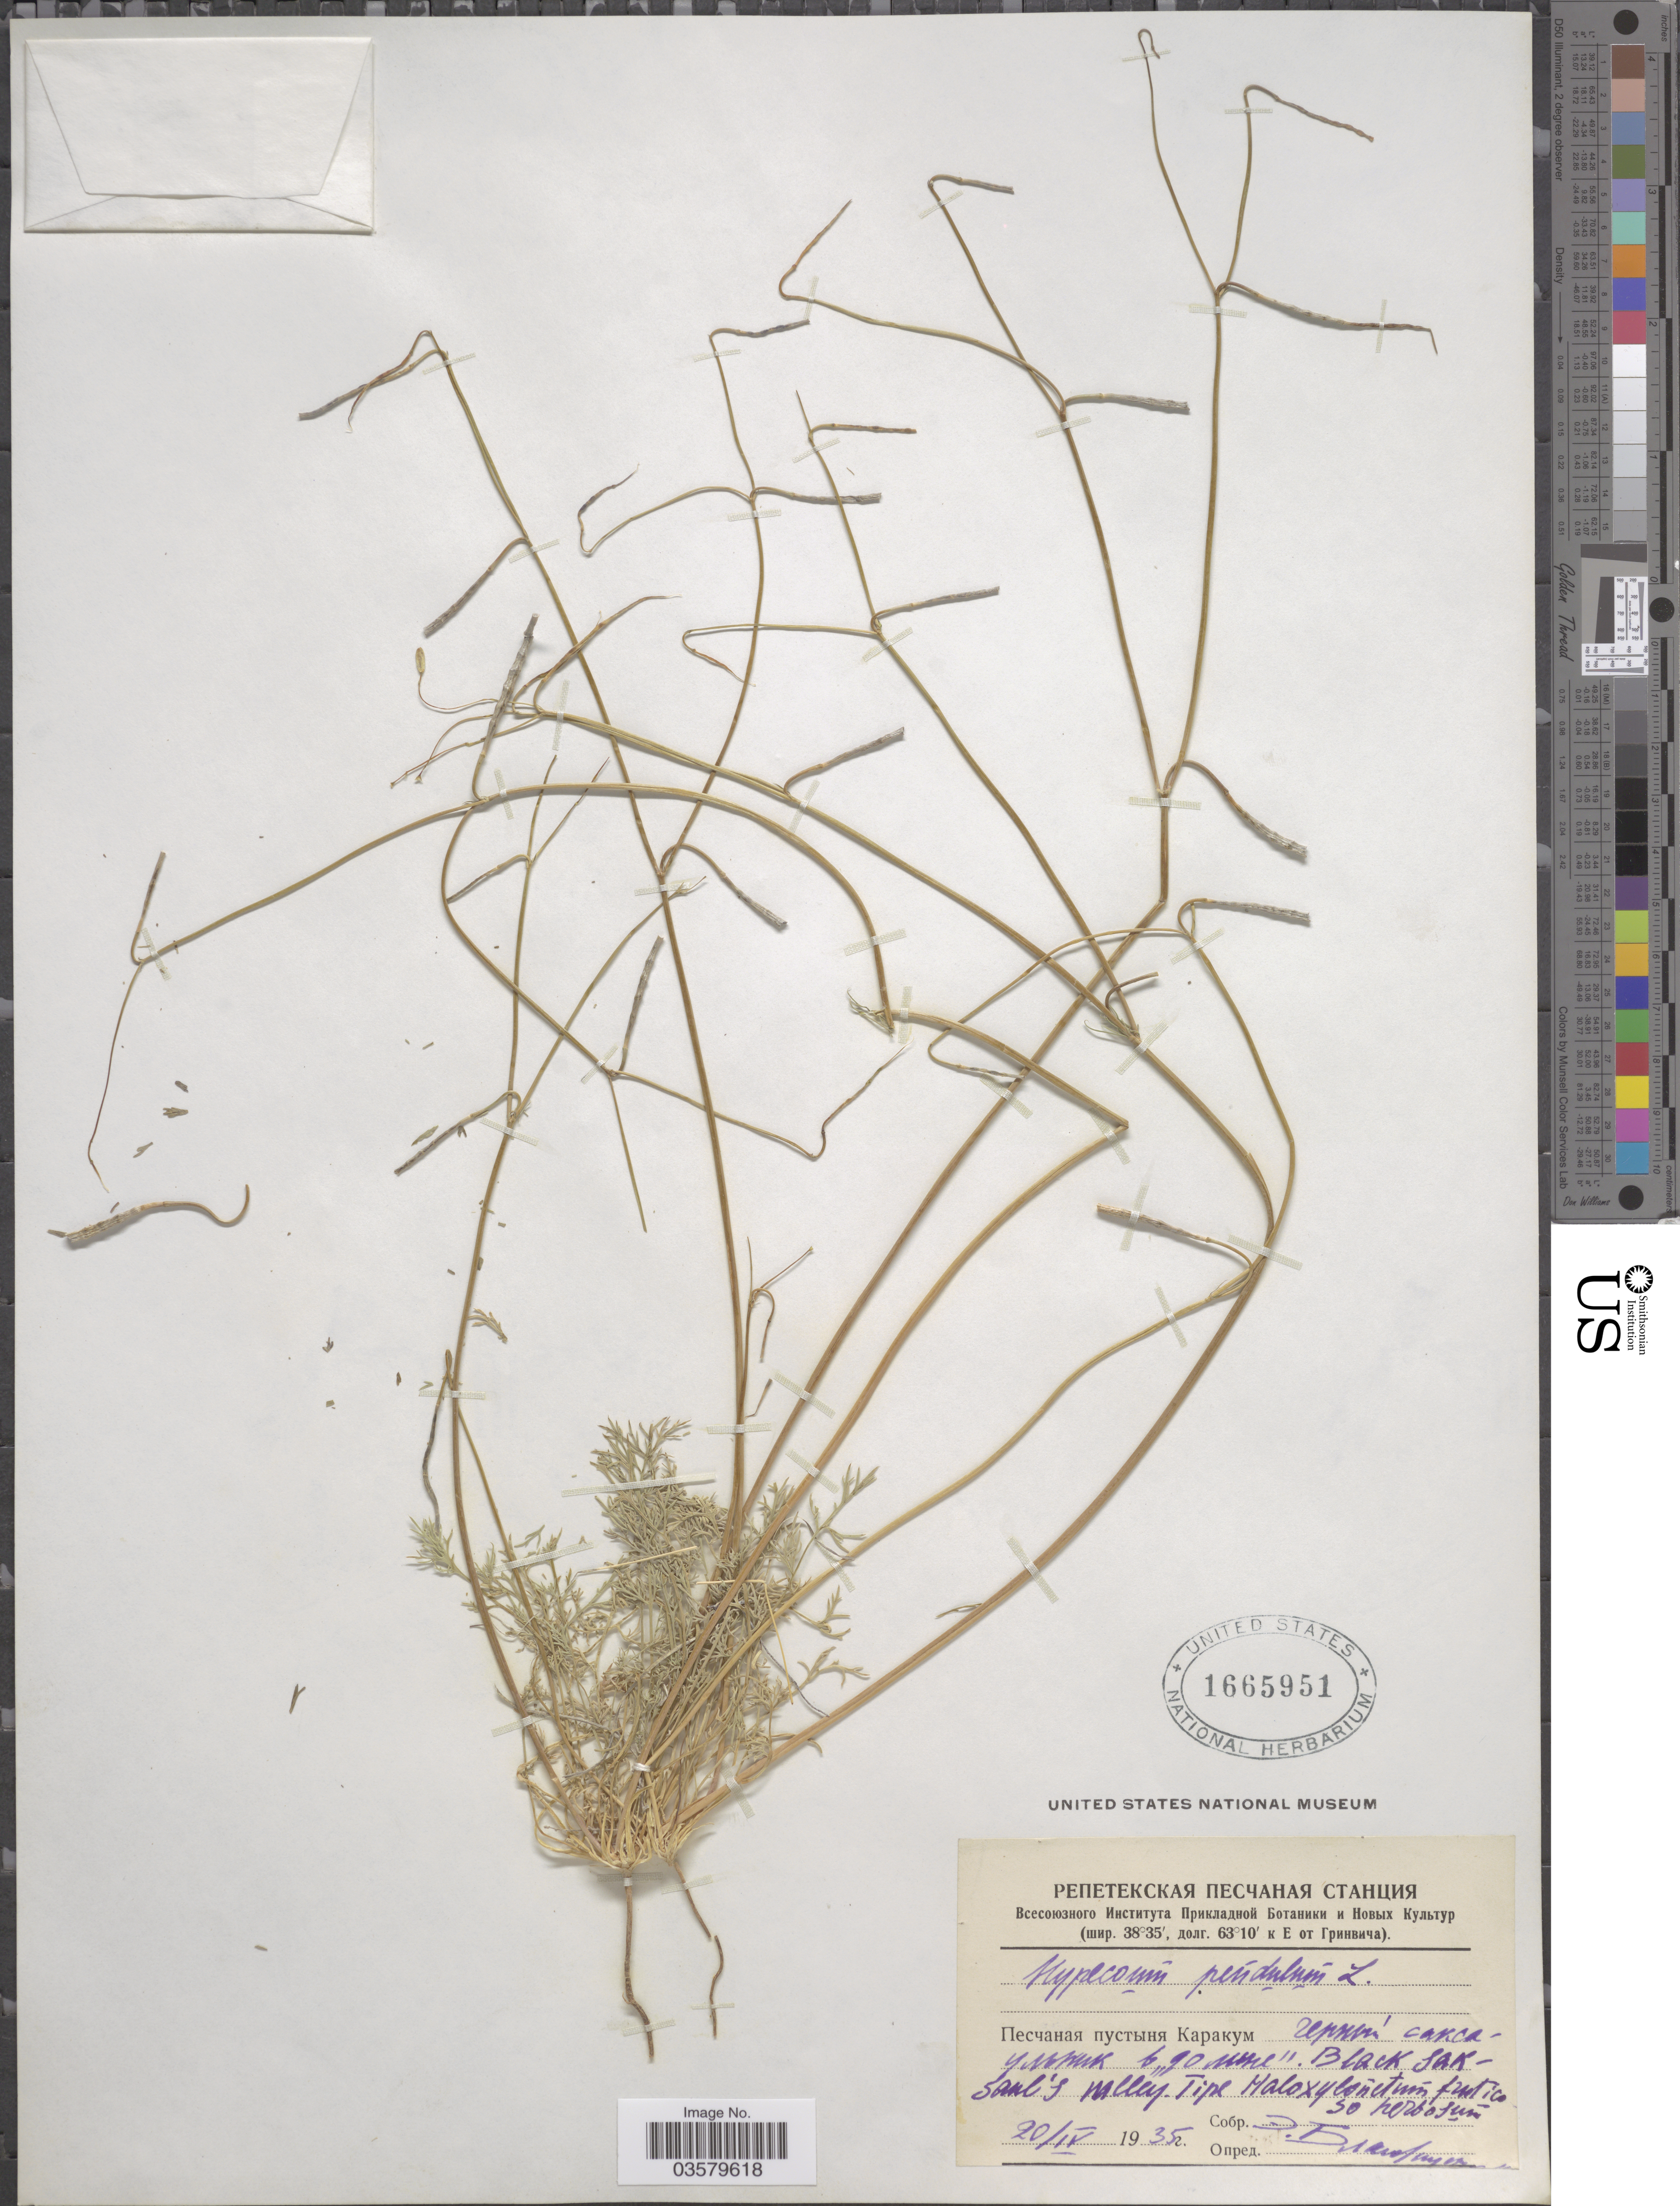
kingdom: Plantae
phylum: Tracheophyta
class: Magnoliopsida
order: Ranunculales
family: Papaveraceae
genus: Hypecoum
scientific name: Hypecoum pendulum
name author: L.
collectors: E. Blagoveshchenskiy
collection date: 1935-04-20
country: Turkmenistan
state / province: Lebap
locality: Karakum Desert.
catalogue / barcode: US 1665951